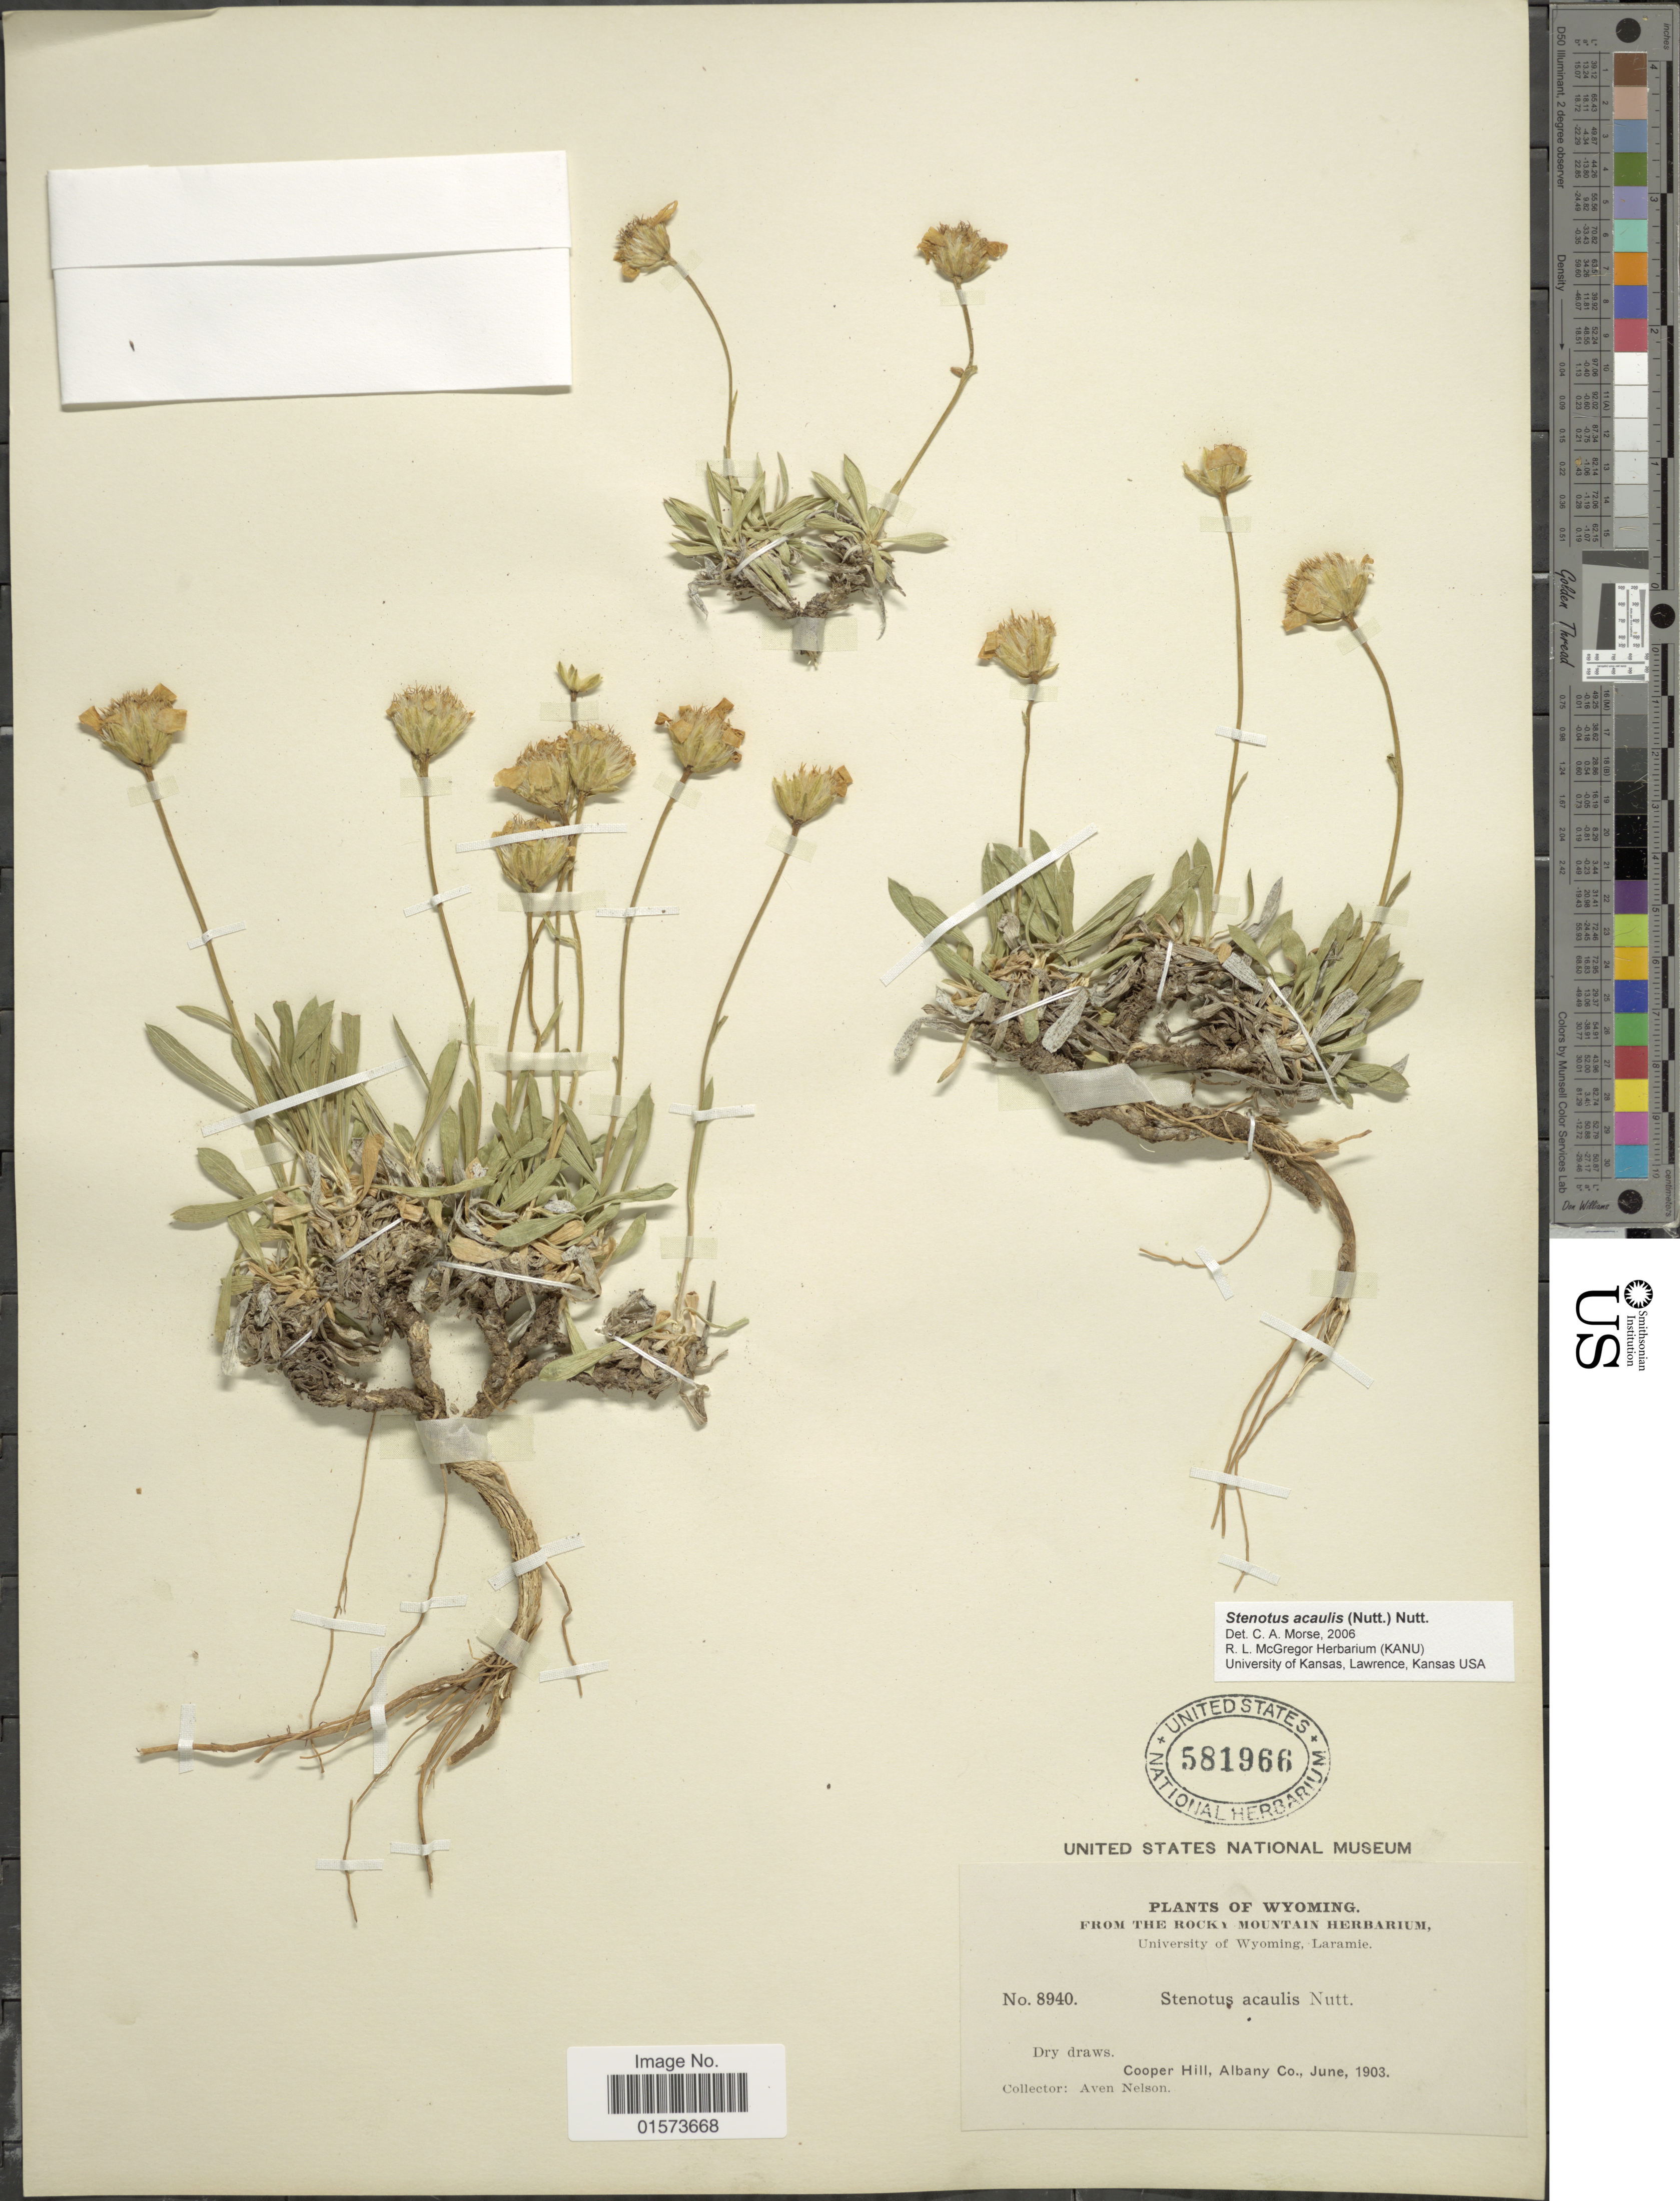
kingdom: Plantae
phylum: Tracheophyta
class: Magnoliopsida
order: Asterales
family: Asteraceae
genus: Stenotus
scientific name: Stenotus acaulis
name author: (Nutt.) Nutt.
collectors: A. Nelson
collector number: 8940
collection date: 1903-06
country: United States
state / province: Wyoming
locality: Dry draws, Cooper Hill, Albany Co.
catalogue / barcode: US 581966